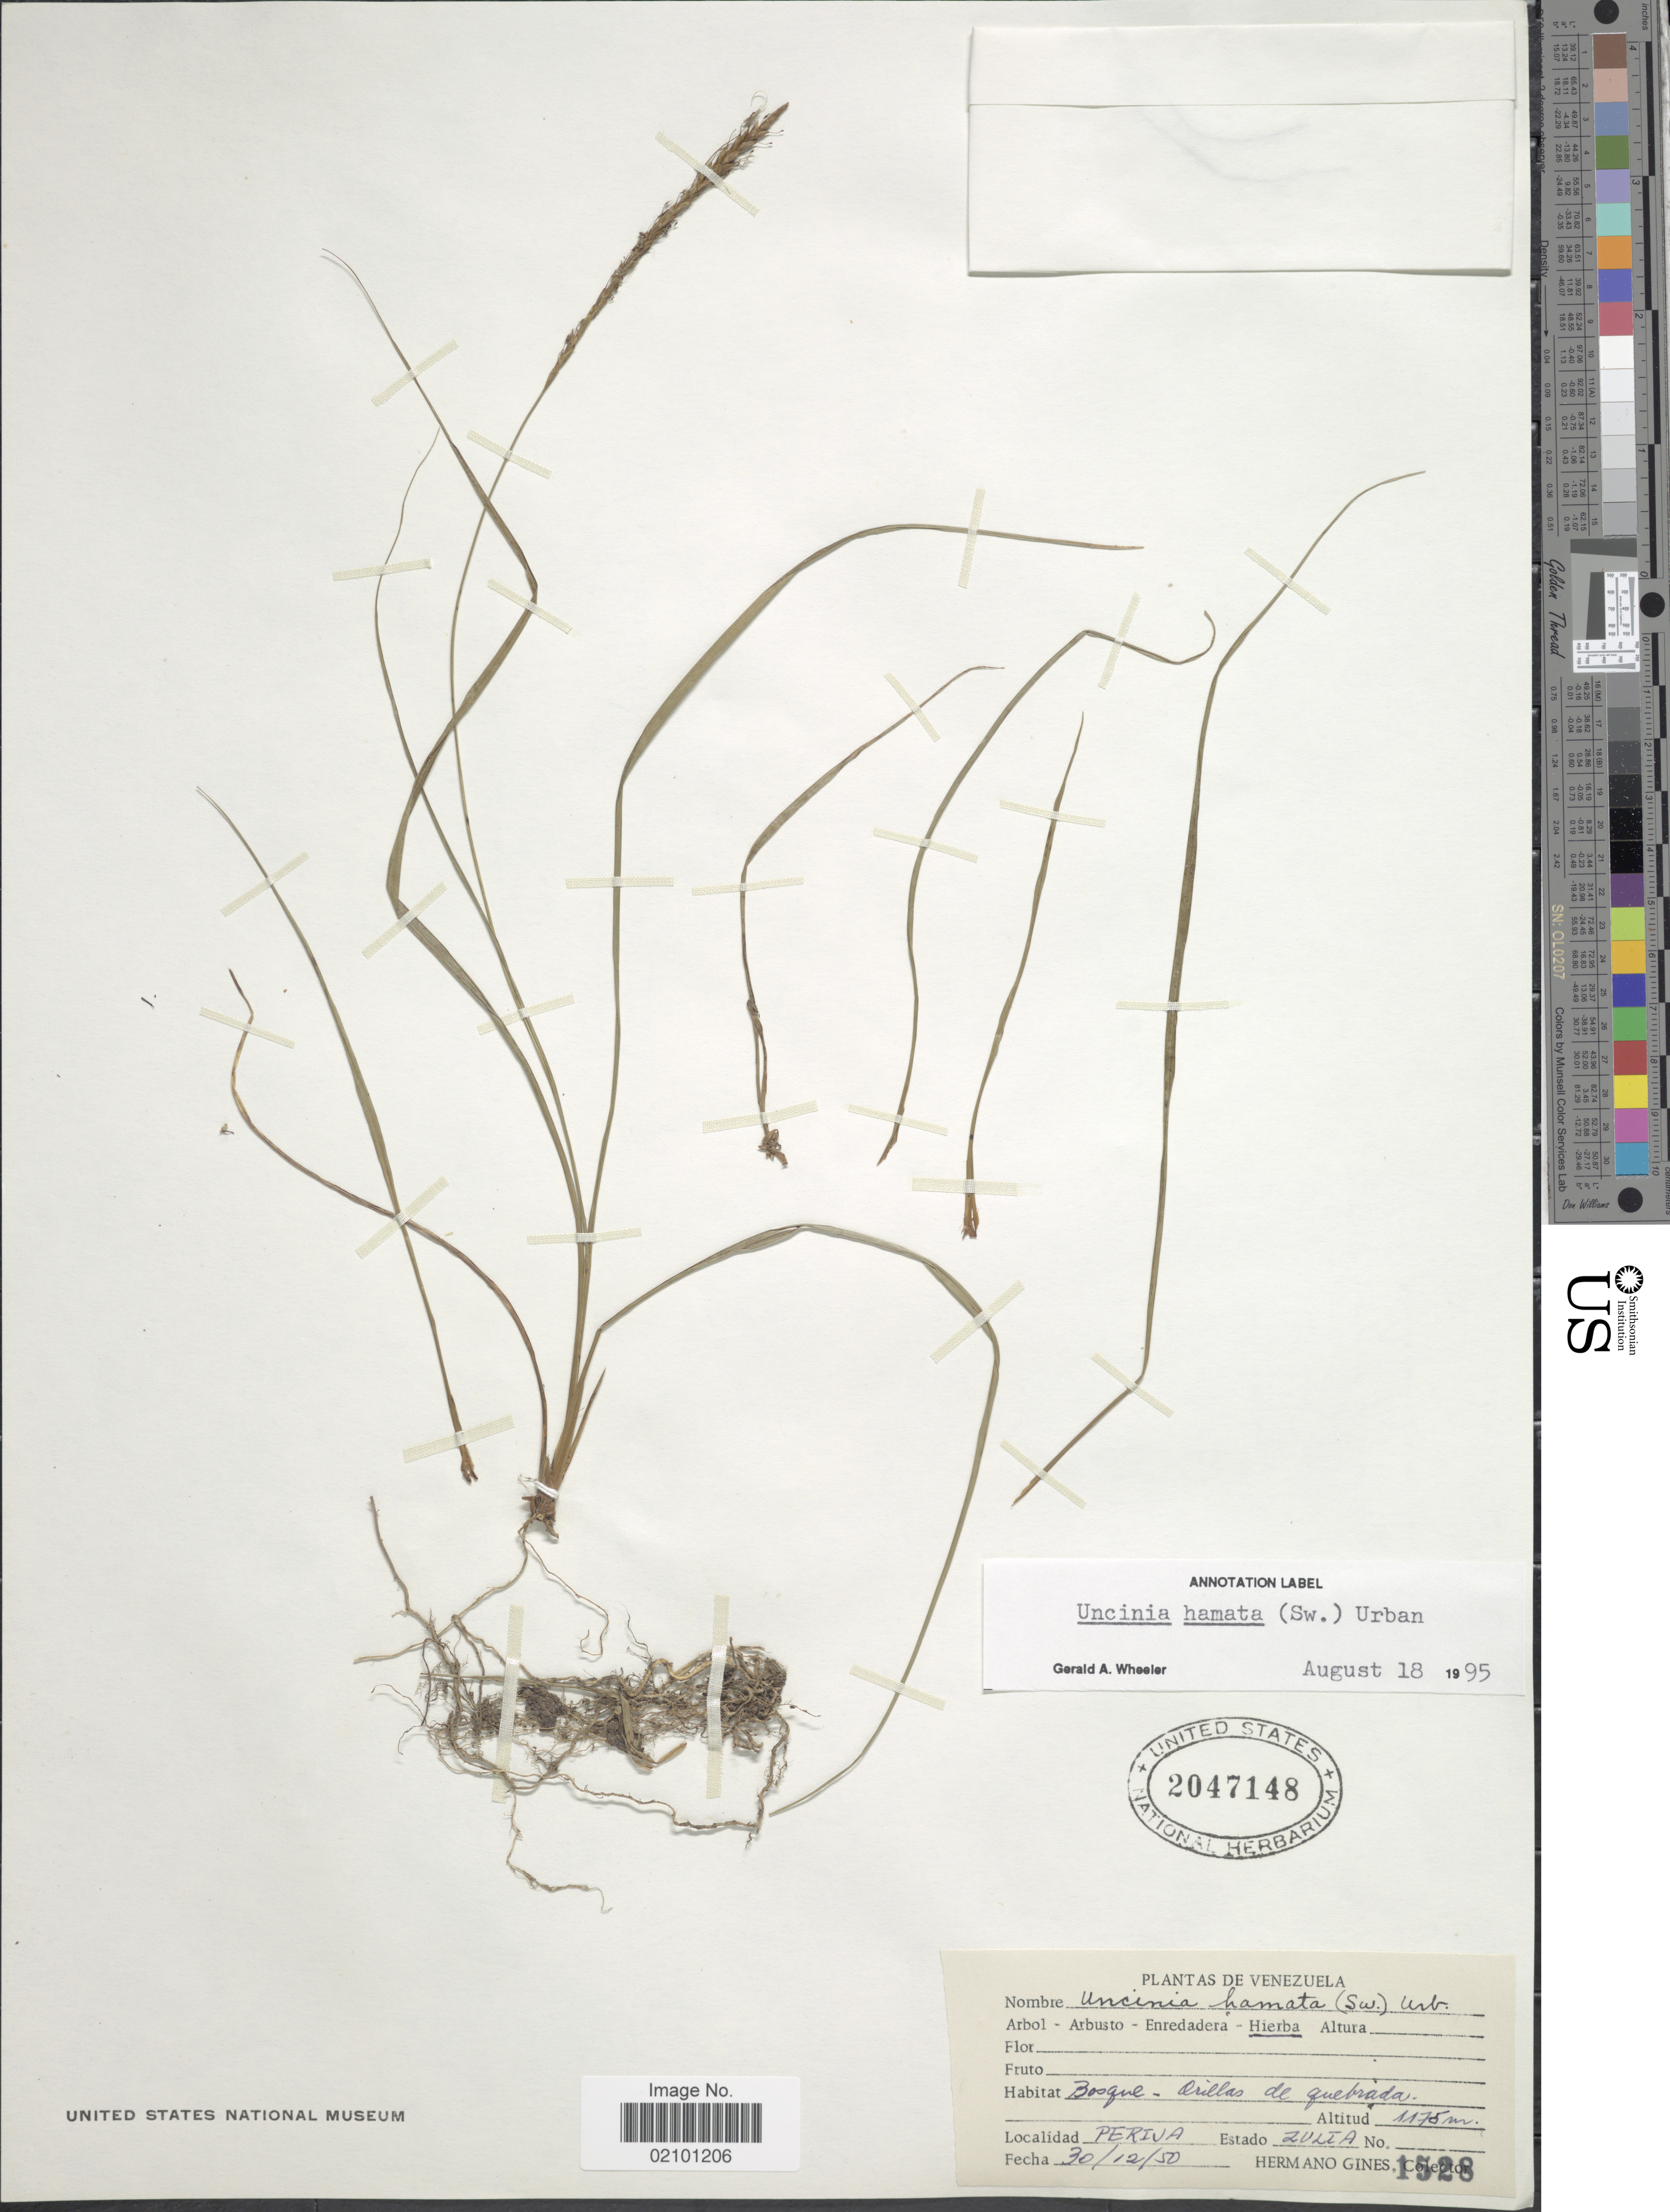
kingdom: Plantae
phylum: Tracheophyta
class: Liliopsida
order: Poales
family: Cyperaceae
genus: Carex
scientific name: Carex hamata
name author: Sw.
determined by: Strong, M. T., (US), Smithsonian Institution - National Museum of Natural History (UNITED STATES)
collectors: Bro. Gines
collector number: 1528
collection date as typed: Transcribed d/m/y: 30/12/50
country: Venezuela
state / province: Zulia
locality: Bosque - Orillas de quebrada. Periva. Estado Zulia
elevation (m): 1175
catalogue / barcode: US 2047148